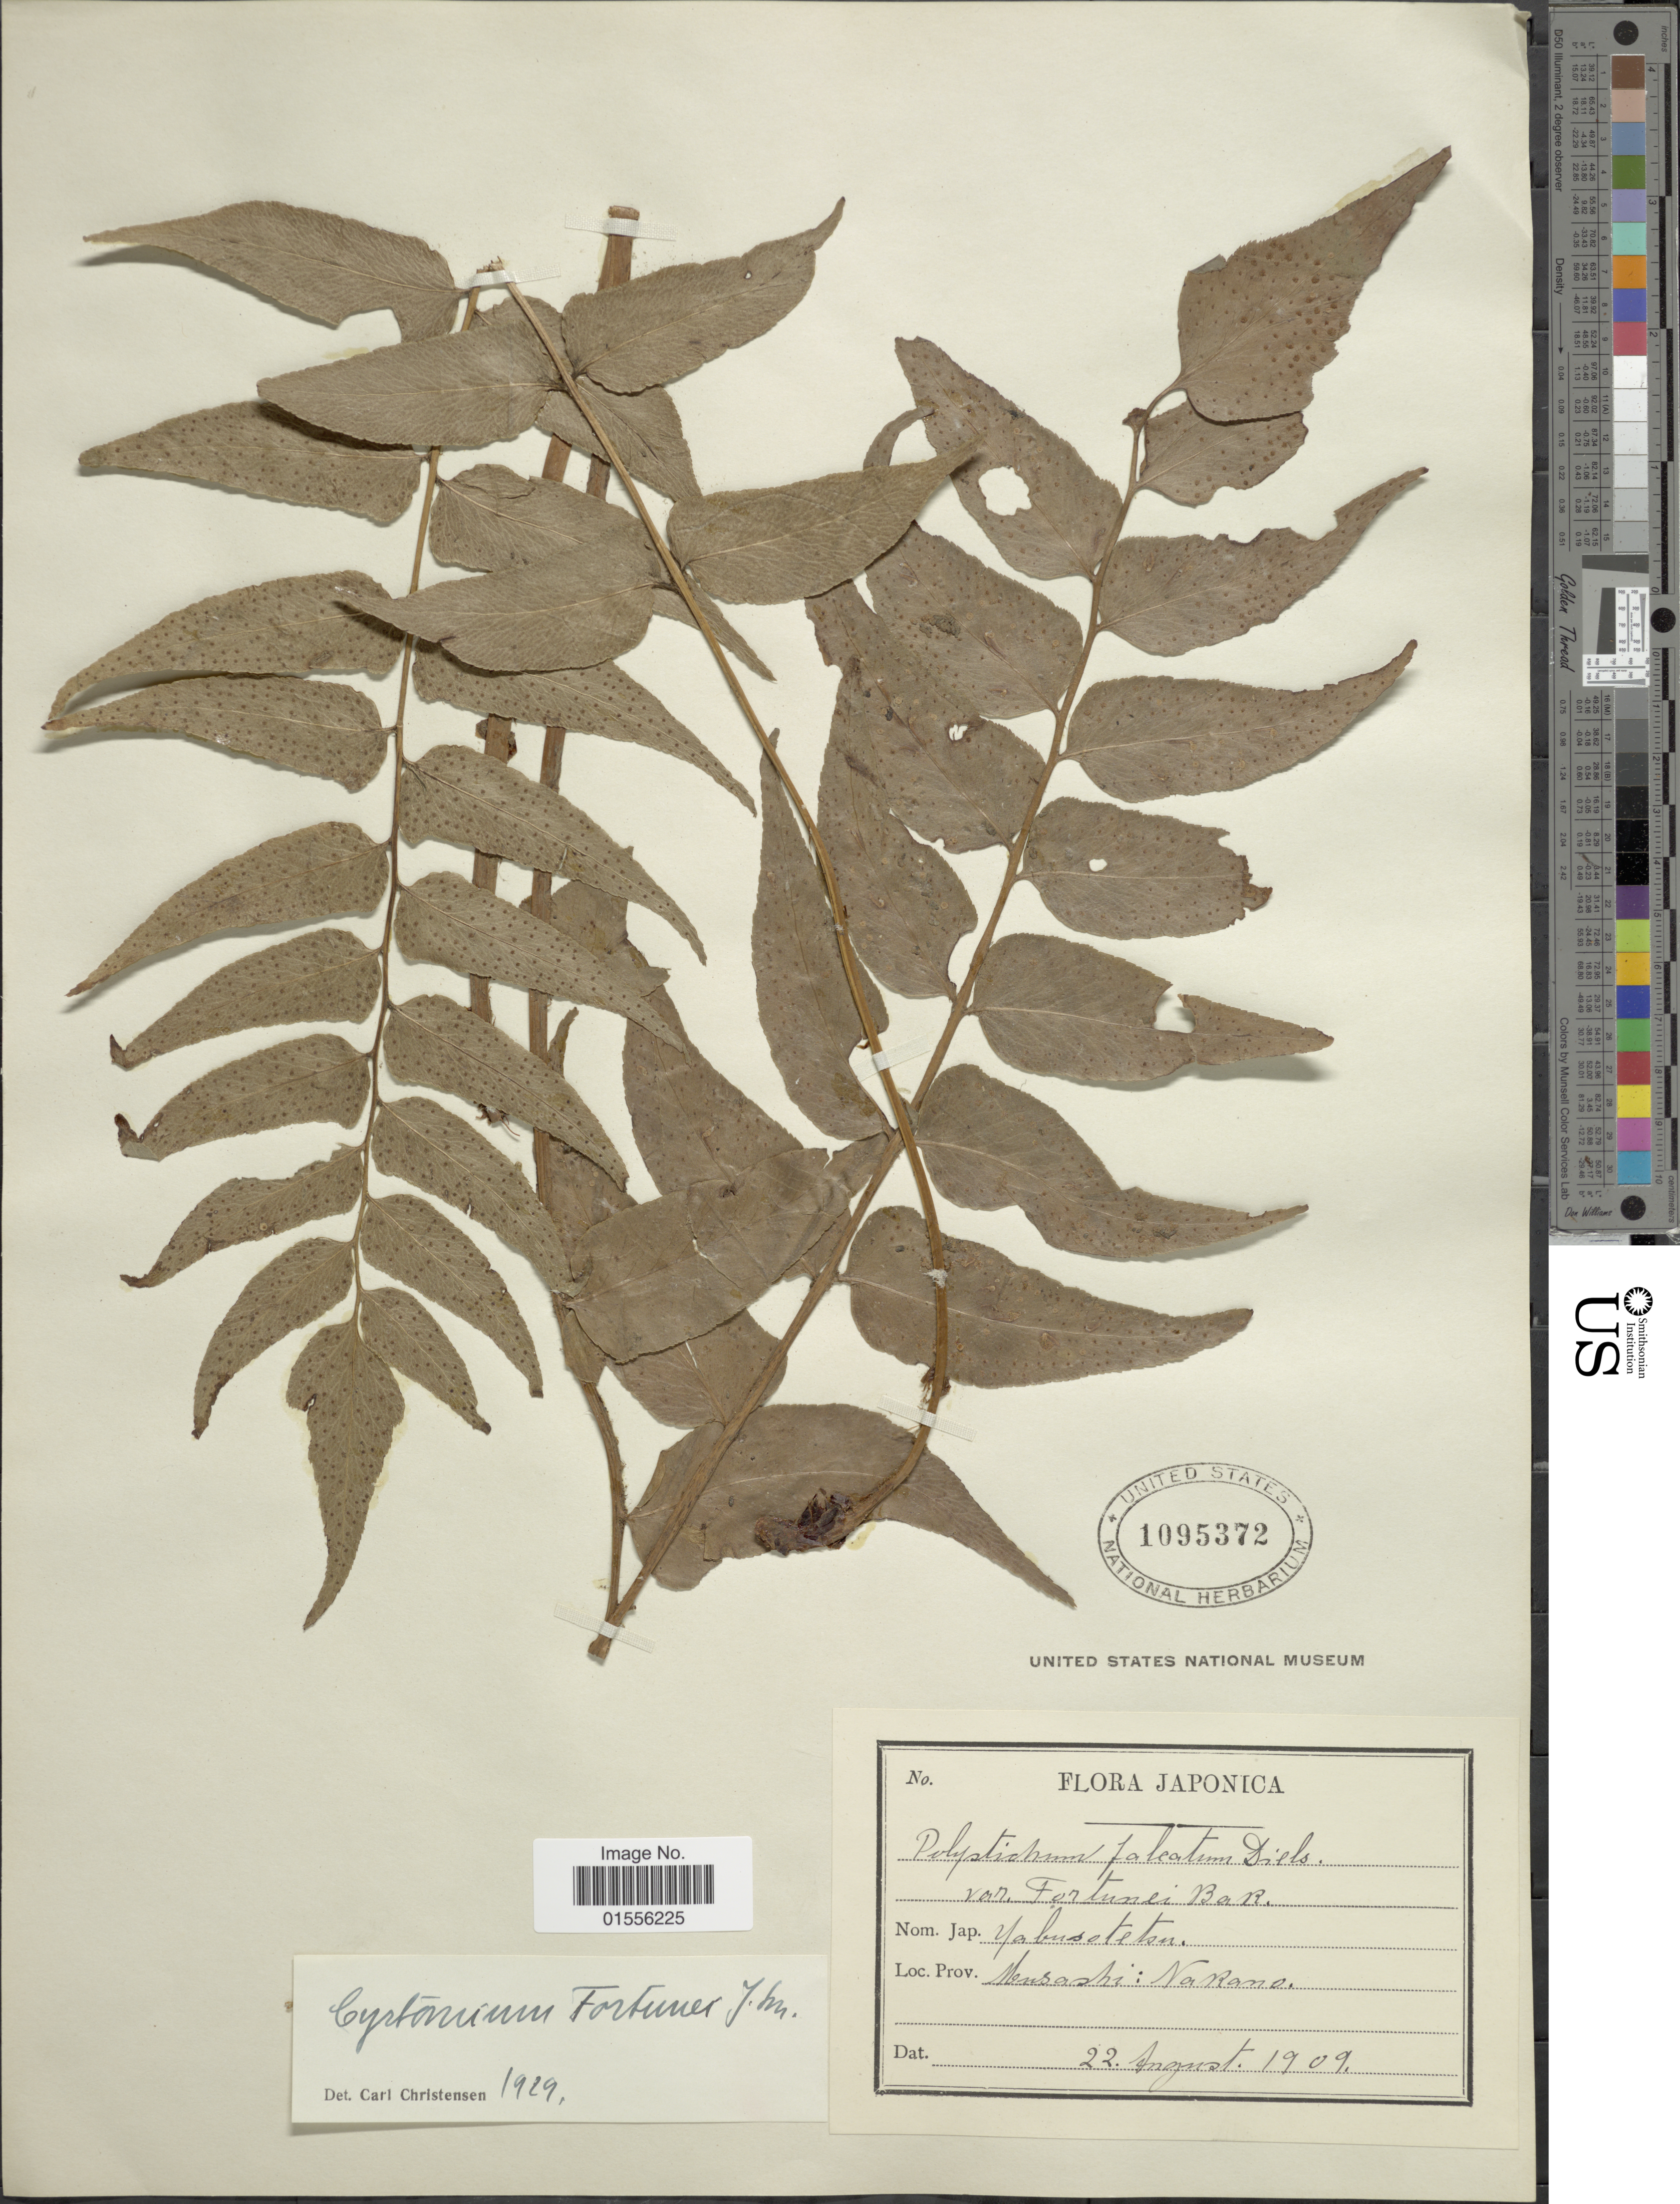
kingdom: Plantae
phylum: Tracheophyta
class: Polypodiopsida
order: Polypodiales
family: Dryopteridaceae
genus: Cyrtomium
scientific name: Cyrtomium fortunei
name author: J. Sm.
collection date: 1909-08-22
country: Japan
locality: Musashi: Nakano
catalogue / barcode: US 1095372